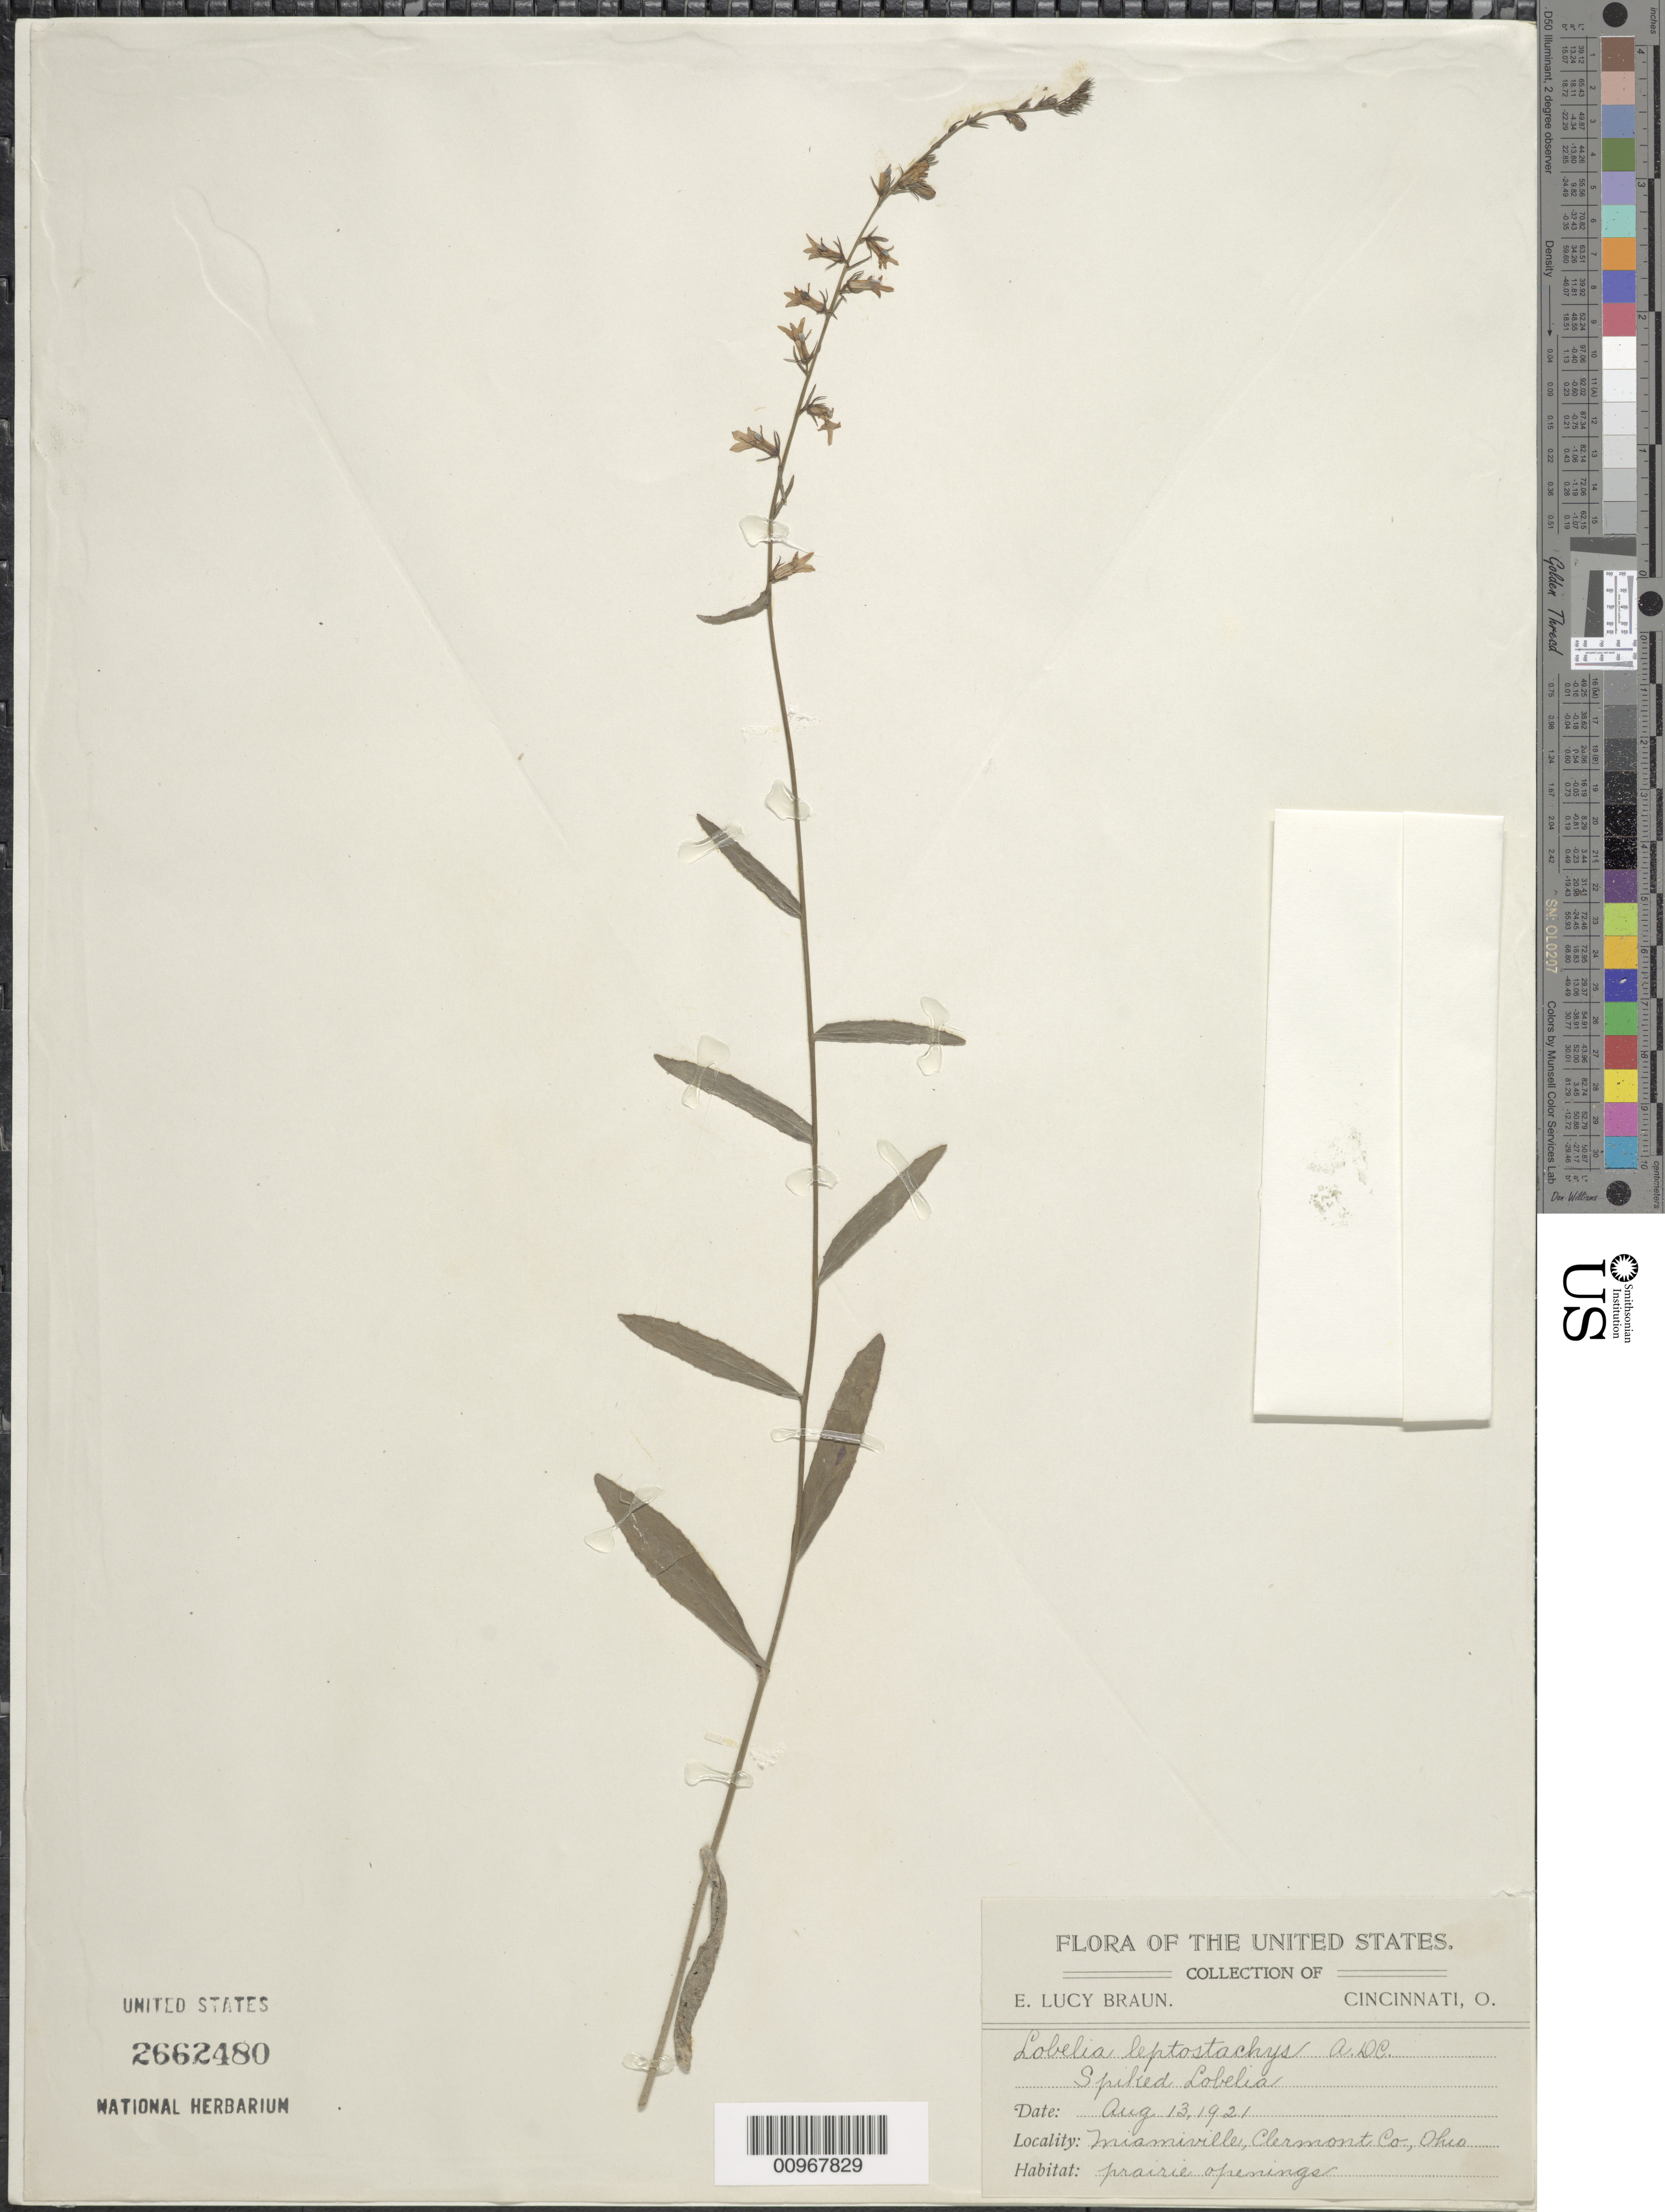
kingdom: Plantae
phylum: Tracheophyta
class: Magnoliopsida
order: Asterales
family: Campanulaceae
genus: Lobelia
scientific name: Lobelia leptostachys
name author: A. DC.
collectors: E. L. Braun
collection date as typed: Aug. 13, 1921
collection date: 1921-08-13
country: United States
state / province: Ohio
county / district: Clermont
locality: Miamiville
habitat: prairie openings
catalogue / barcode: US 2662480